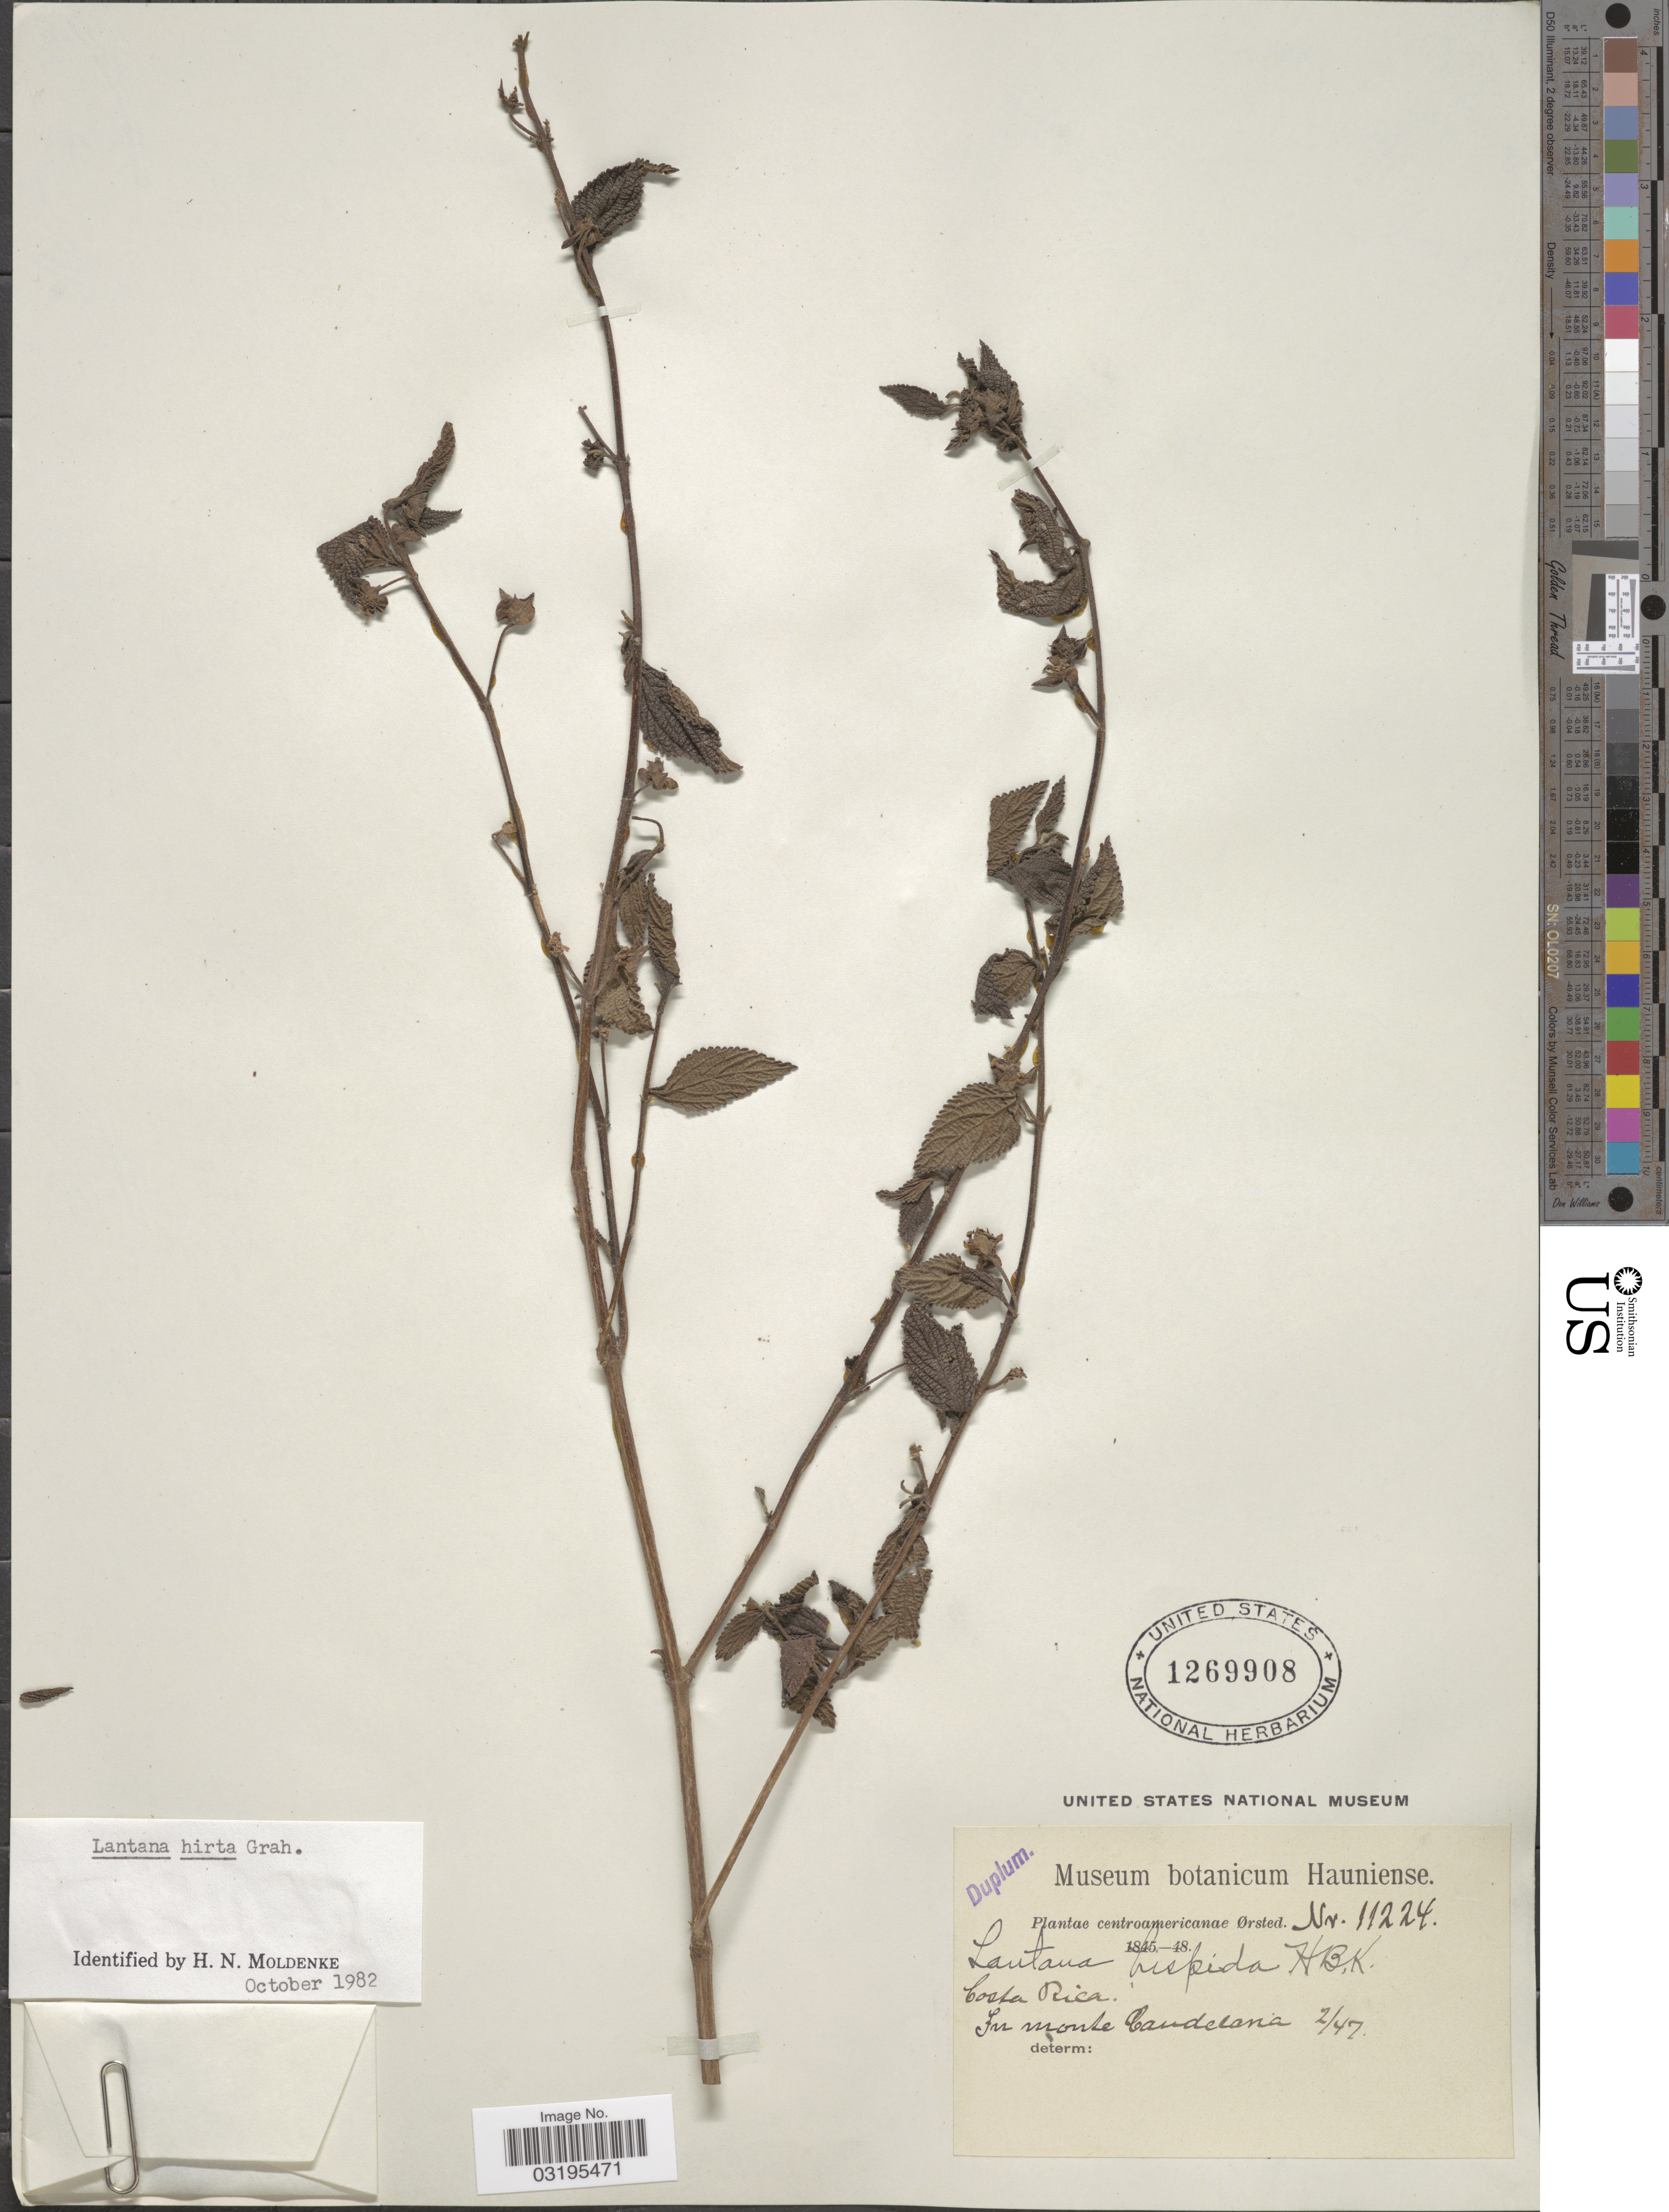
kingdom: Plantae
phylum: Tracheophyta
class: Magnoliopsida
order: Lamiales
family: Verbenaceae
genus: Lantana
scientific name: Lantana hirta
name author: Graham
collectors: Ørsted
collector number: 11224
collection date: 1847-02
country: Costa Rica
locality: In monte Candelaria.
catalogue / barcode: US 1269908